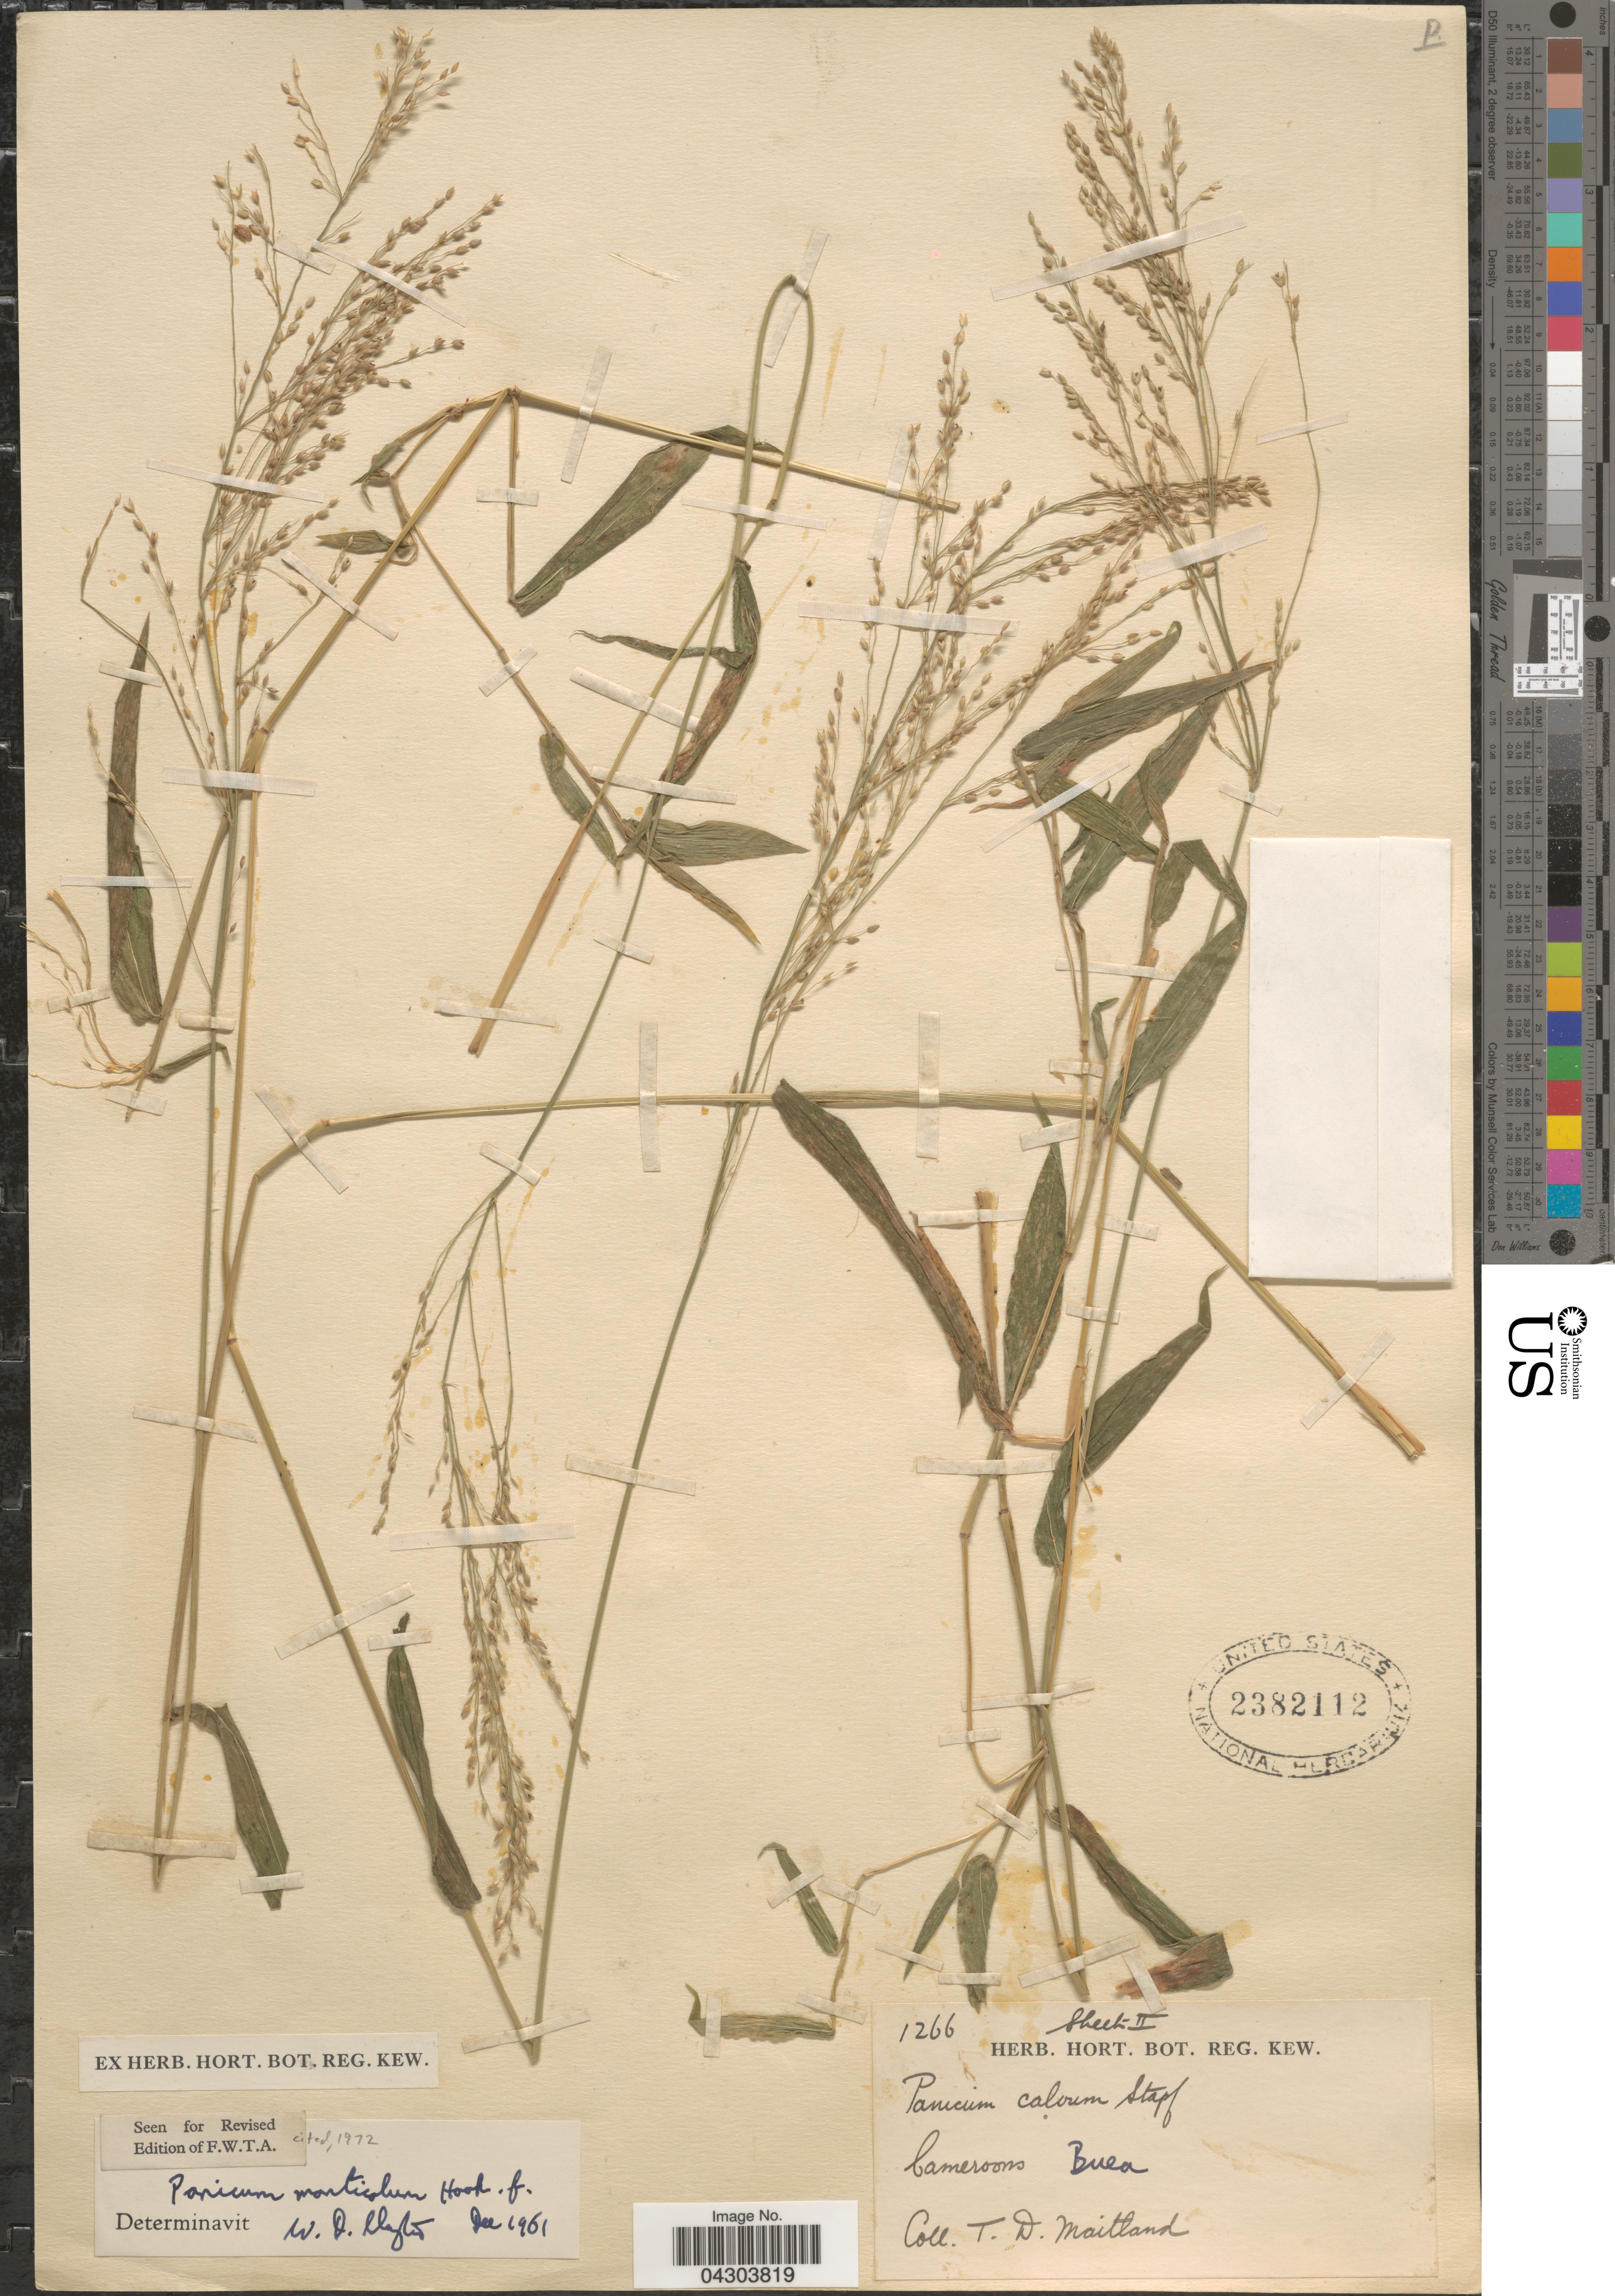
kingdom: Plantae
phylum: Tracheophyta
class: Liliopsida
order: Poales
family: Poaceae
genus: Panicum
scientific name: Panicum monticola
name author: Hillebr.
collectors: T. Maitland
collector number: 1266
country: Cameroon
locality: Buea.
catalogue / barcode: US 2382112